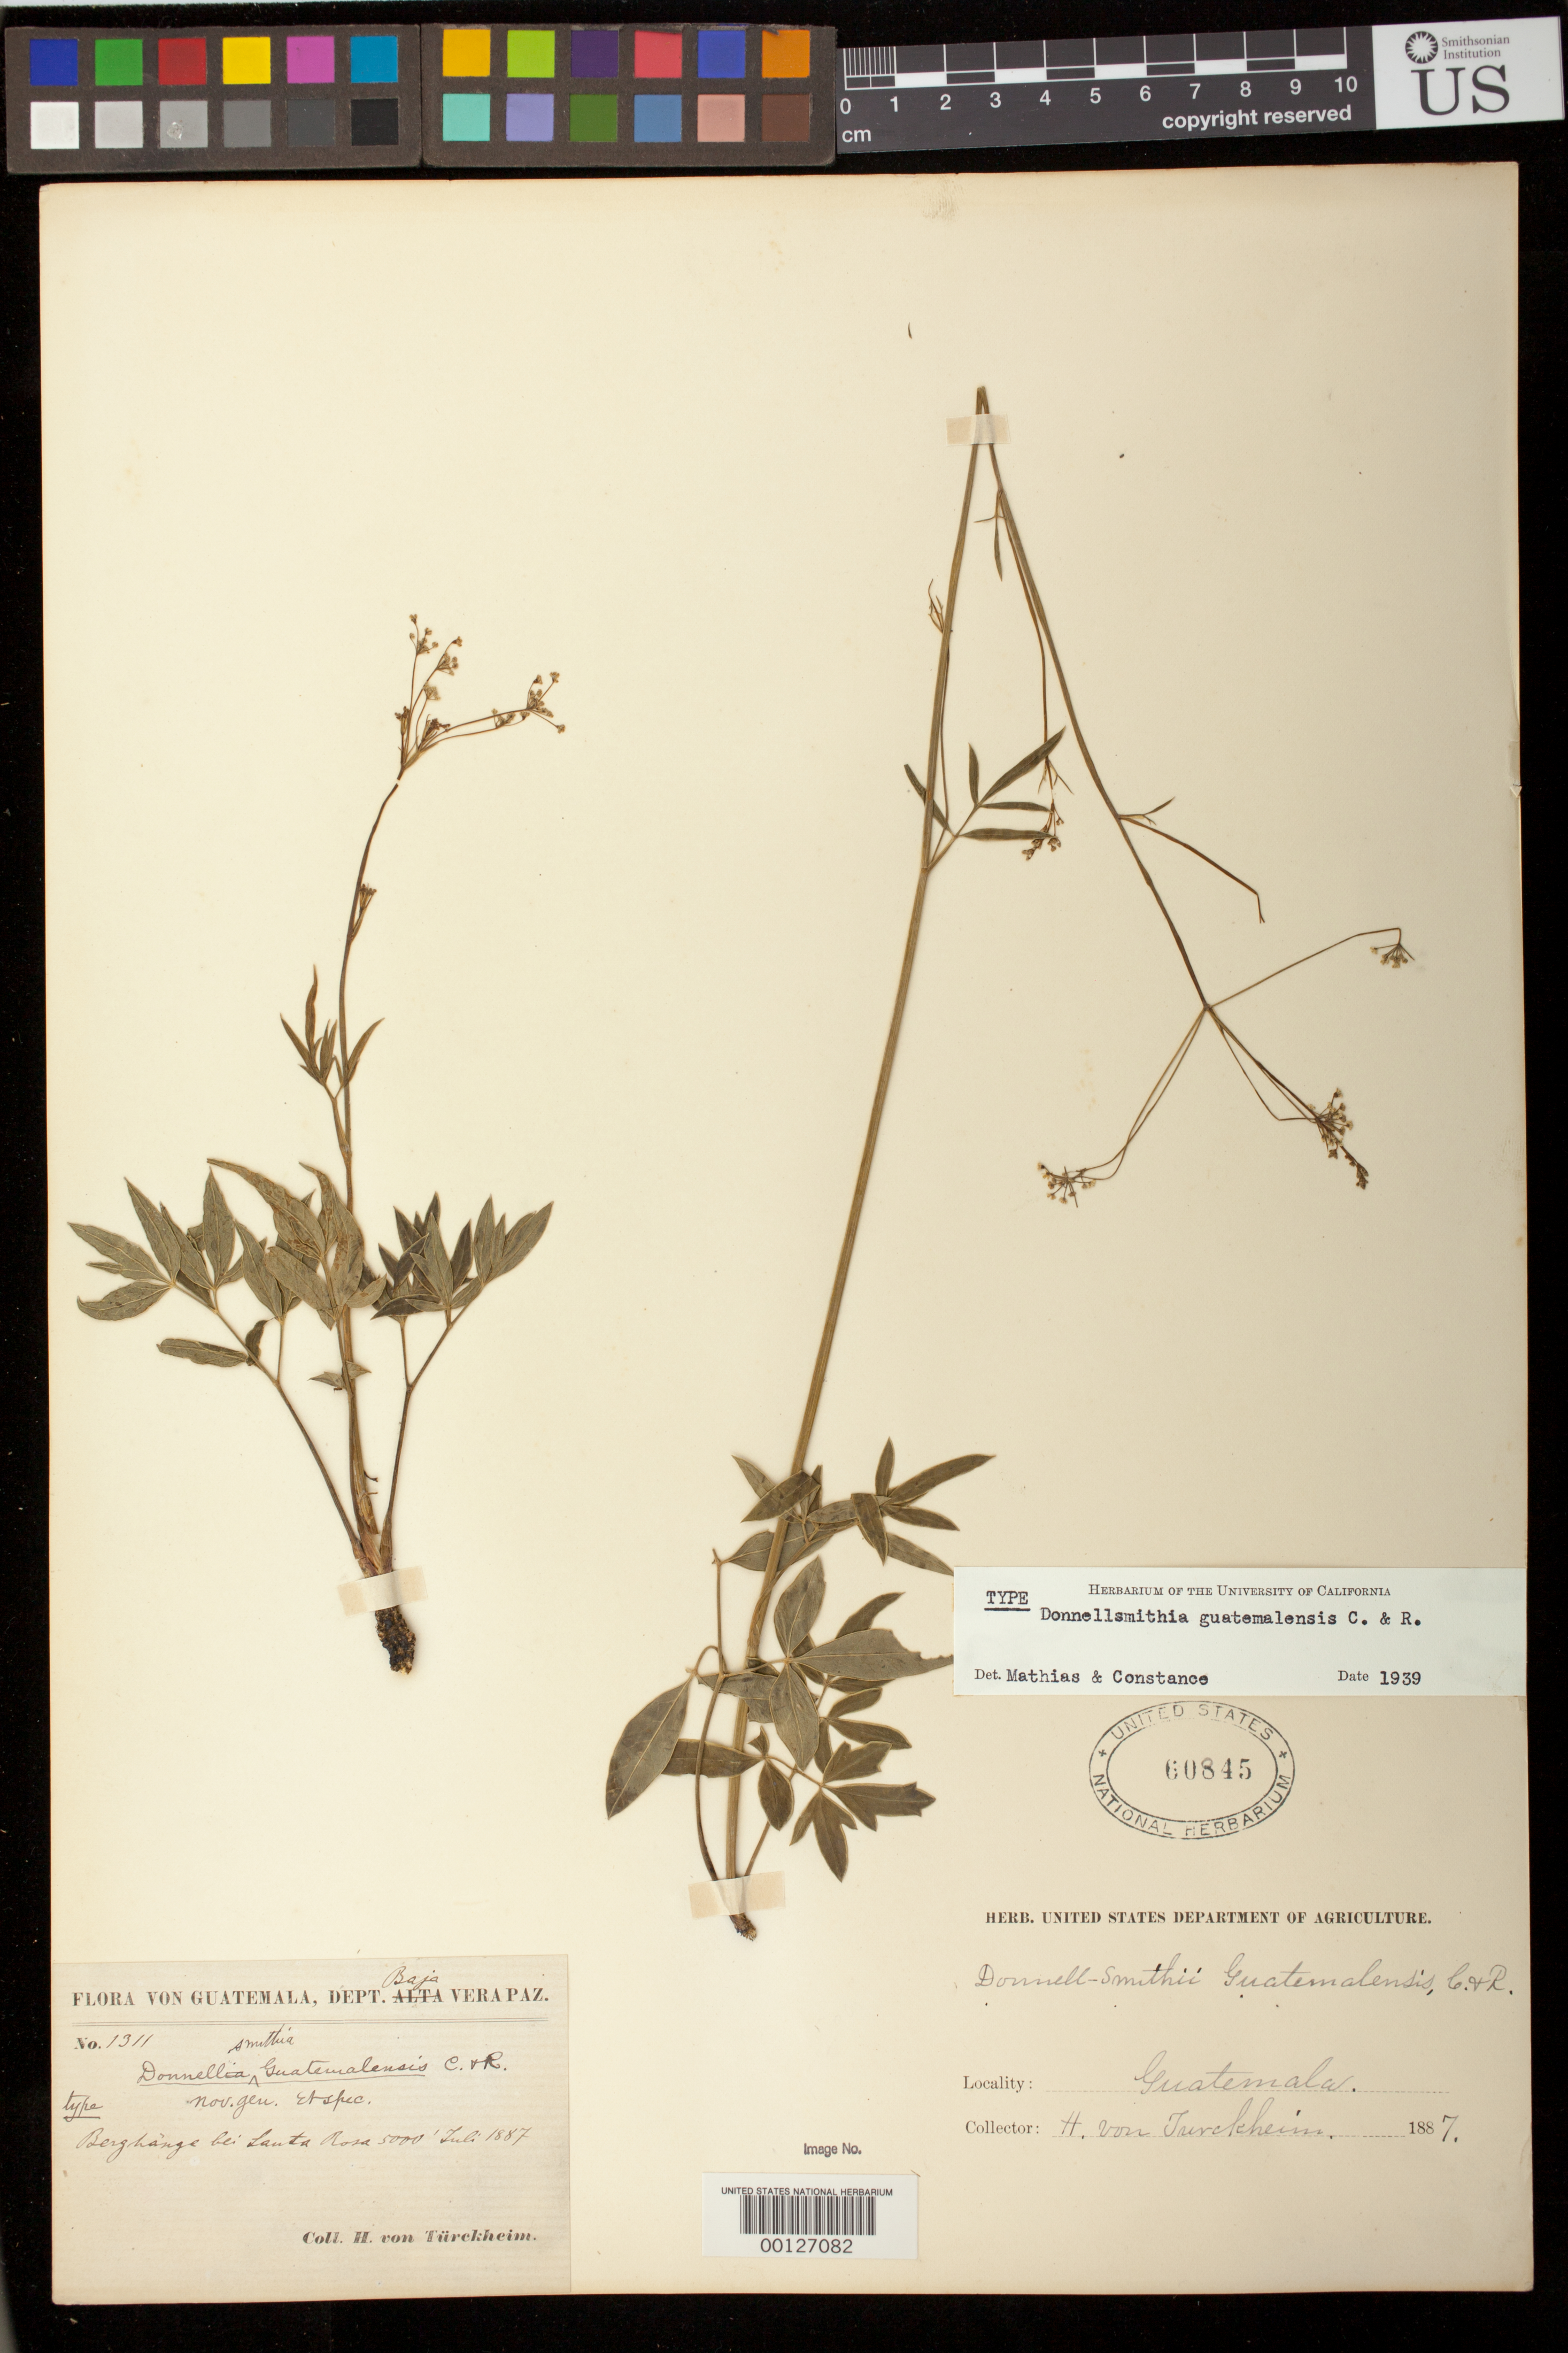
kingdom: Plantae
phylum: Tracheophyta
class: Magnoliopsida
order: Apiales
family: Apiaceae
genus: Donnellsmithia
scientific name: Donnellsmithia guatemalensis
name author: J.M. Coult. & Rose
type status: Holotype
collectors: H. von Türckheim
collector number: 1311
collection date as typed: Jul 1887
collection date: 1887-07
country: Guatemala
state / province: Baja Verapaz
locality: Santa Rosa.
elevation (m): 1524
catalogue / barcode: US 60845